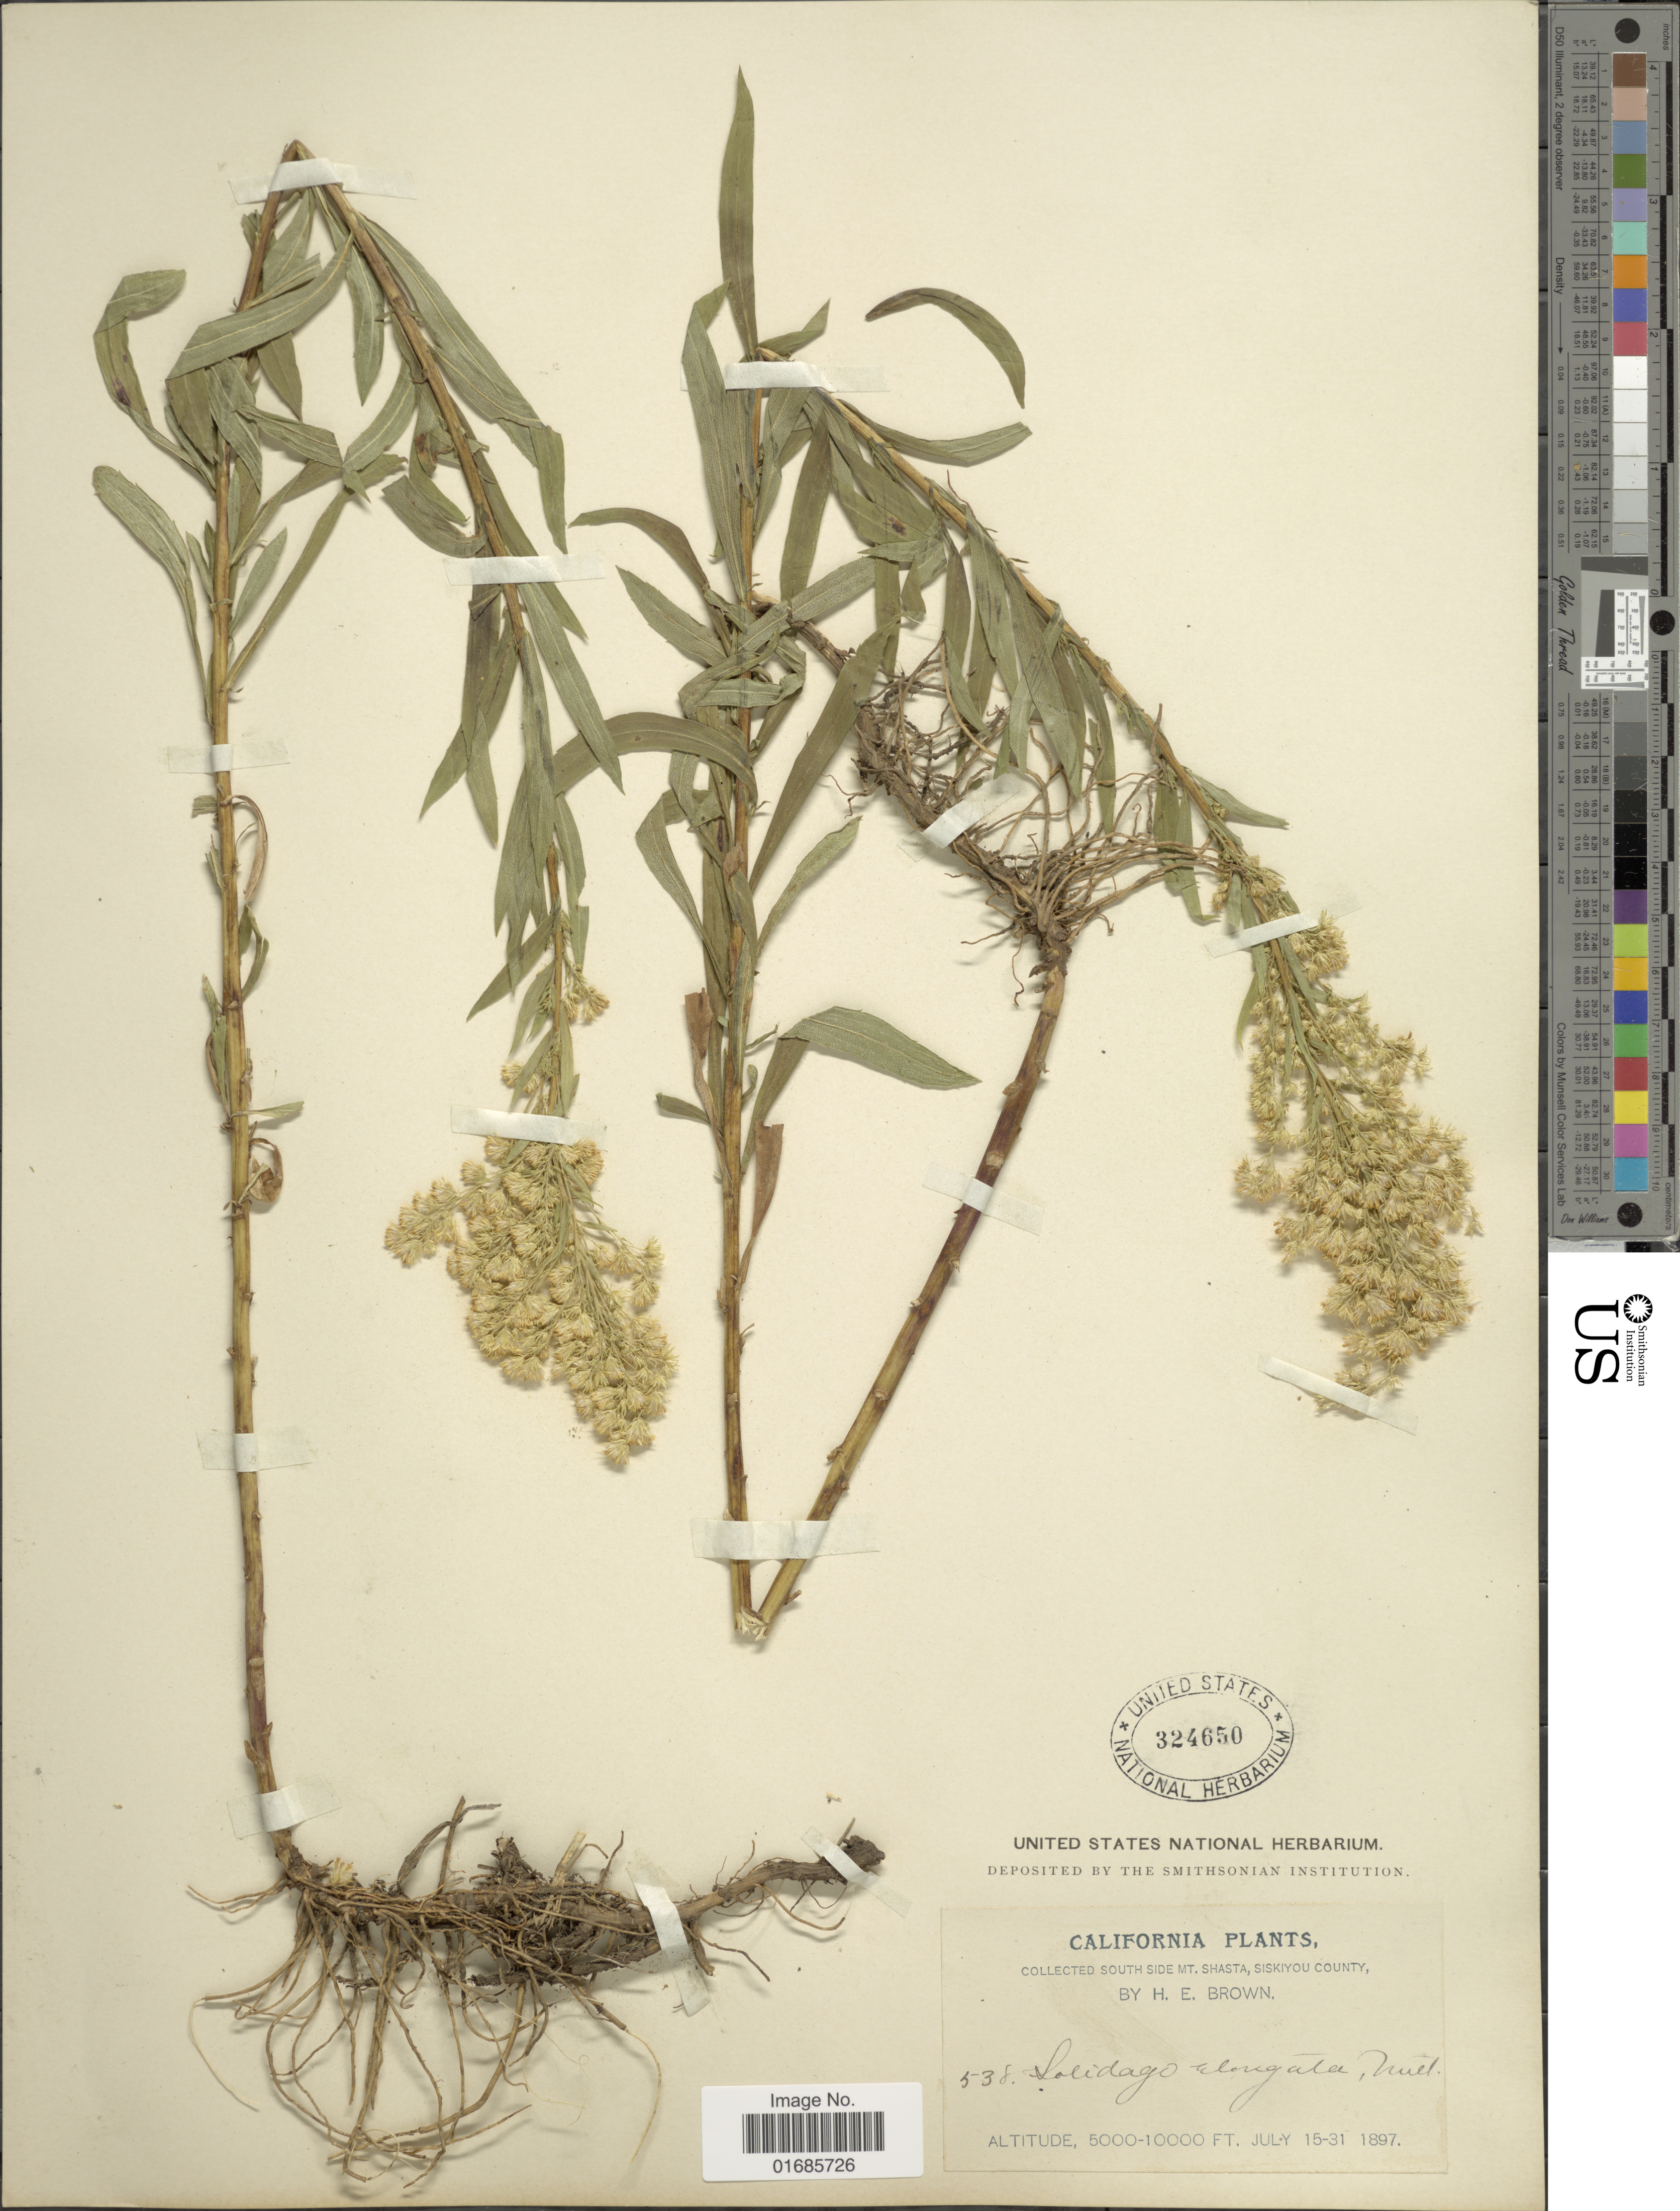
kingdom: Plantae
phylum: Tracheophyta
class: Magnoliopsida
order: Asterales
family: Asteraceae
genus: Solidago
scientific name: Solidago canadensis var. salebrosa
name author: (Piper) M.E. Jones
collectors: H. E. Brown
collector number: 538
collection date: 1897-07-15/1897-07-31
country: United States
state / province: California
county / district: Siskiyou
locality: South side Mt. Shasta, Siskiyou County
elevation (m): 1524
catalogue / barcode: US 324650